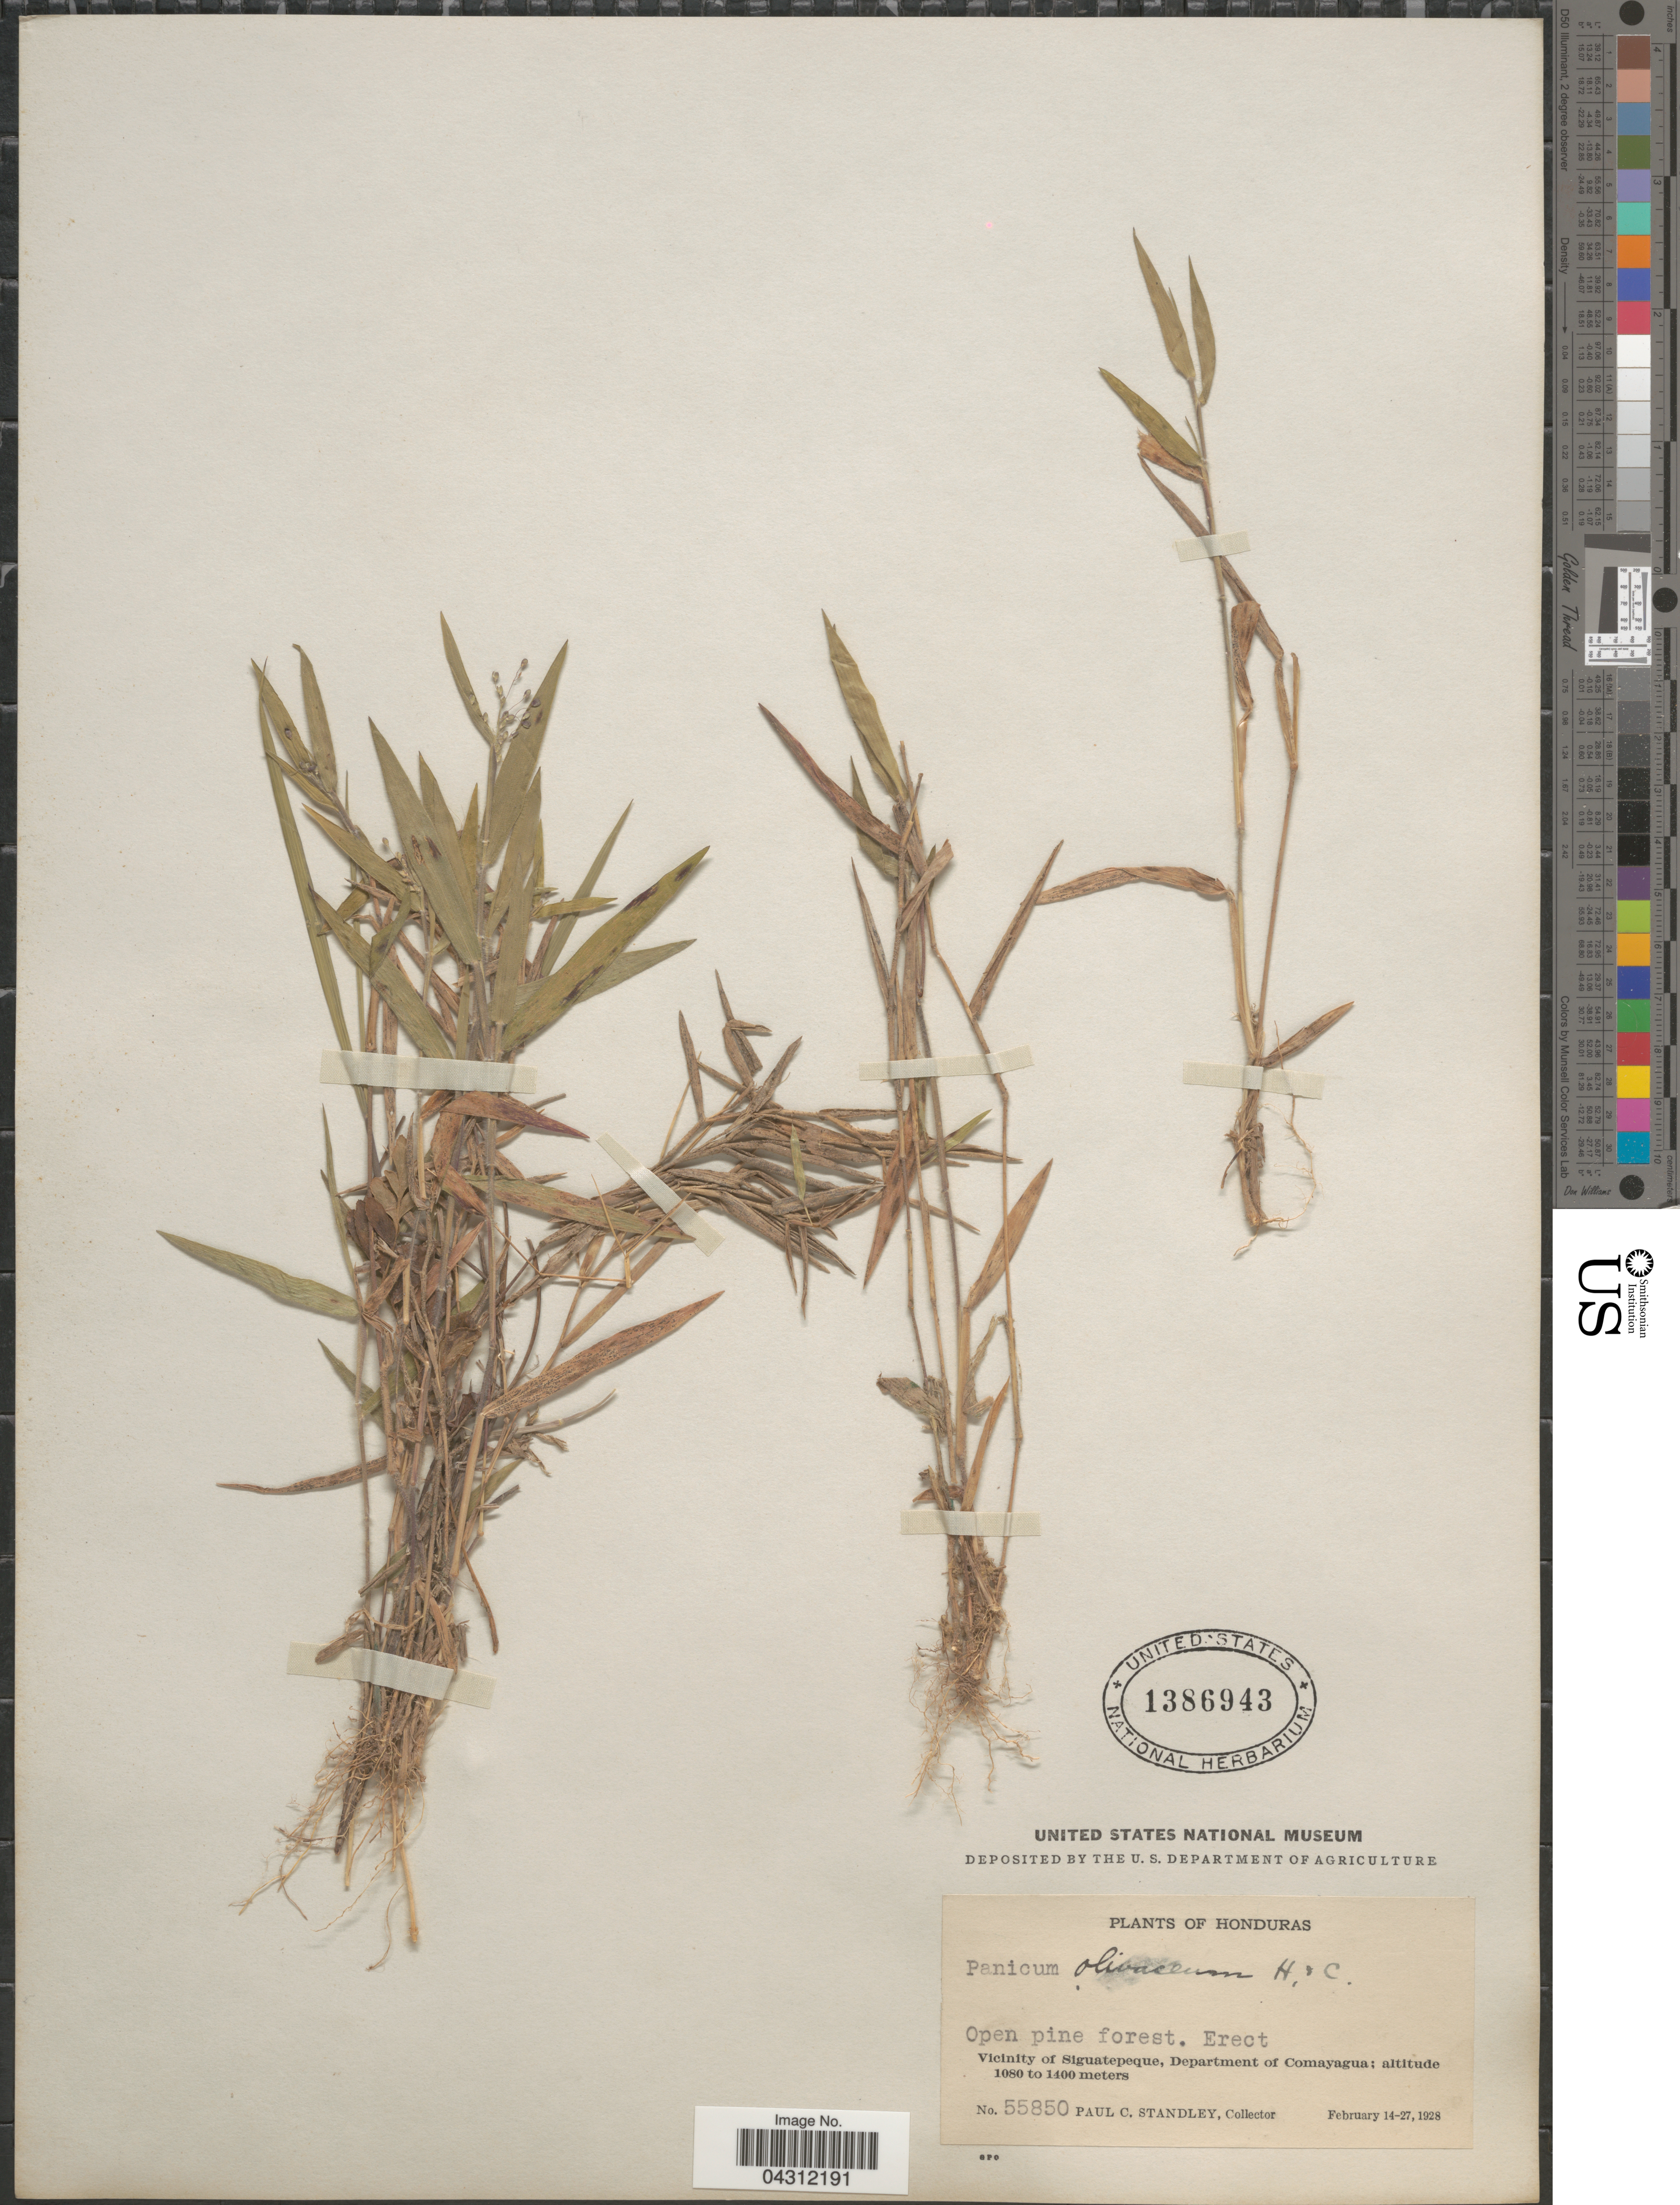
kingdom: Plantae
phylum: Tracheophyta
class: Liliopsida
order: Poales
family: Poaceae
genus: Dichanthelium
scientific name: Dichanthelium acuminatum var. acuminatum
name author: (Sw.) Gould & C.A. Clark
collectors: P. C. Standley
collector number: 55850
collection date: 1928-02-14/1928-02-27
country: Honduras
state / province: Comayagua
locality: Vicinity of Siguatepeque, Department of Comayagua.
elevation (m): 1080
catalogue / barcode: US 1386943